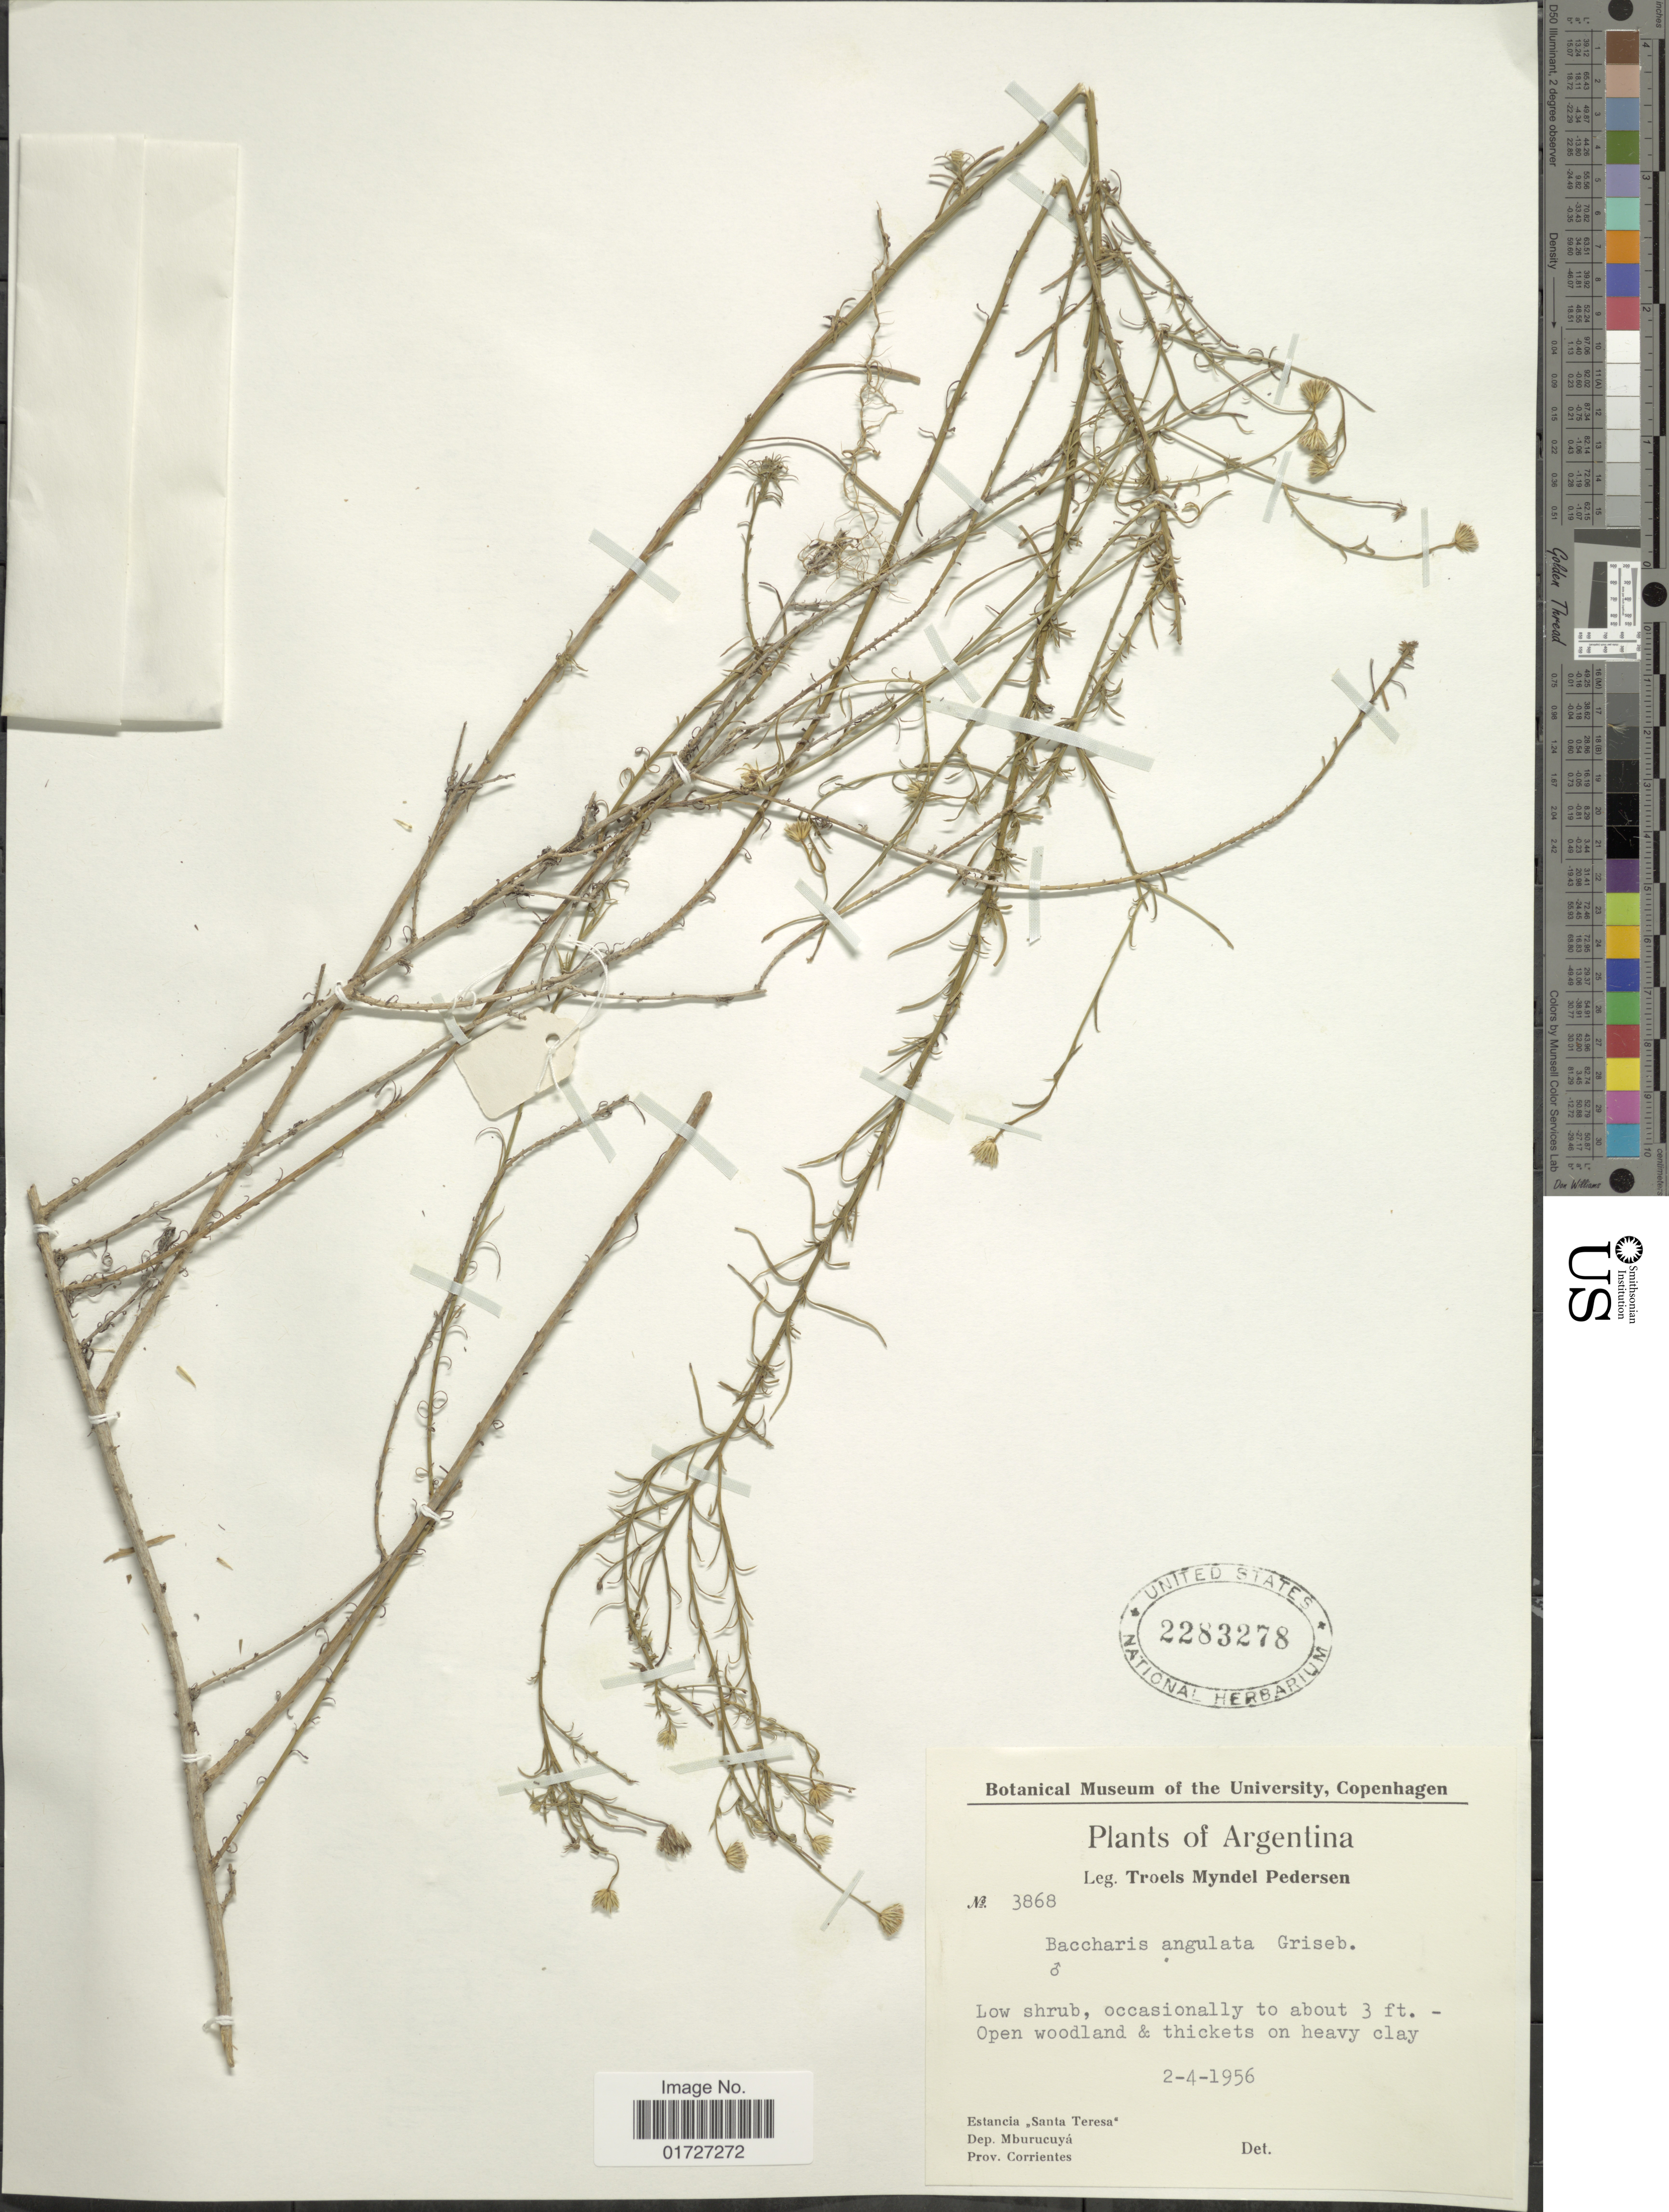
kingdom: Plantae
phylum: Tracheophyta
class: Magnoliopsida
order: Asterales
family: Asteraceae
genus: Baccharis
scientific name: Baccharis darwinii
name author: Hook. & Arn.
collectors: T. Pederson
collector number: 3868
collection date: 1956-04-02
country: Argentina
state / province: Corrientes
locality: Estancia Santa Teresa, Dep. Mburucuya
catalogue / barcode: US 2283278